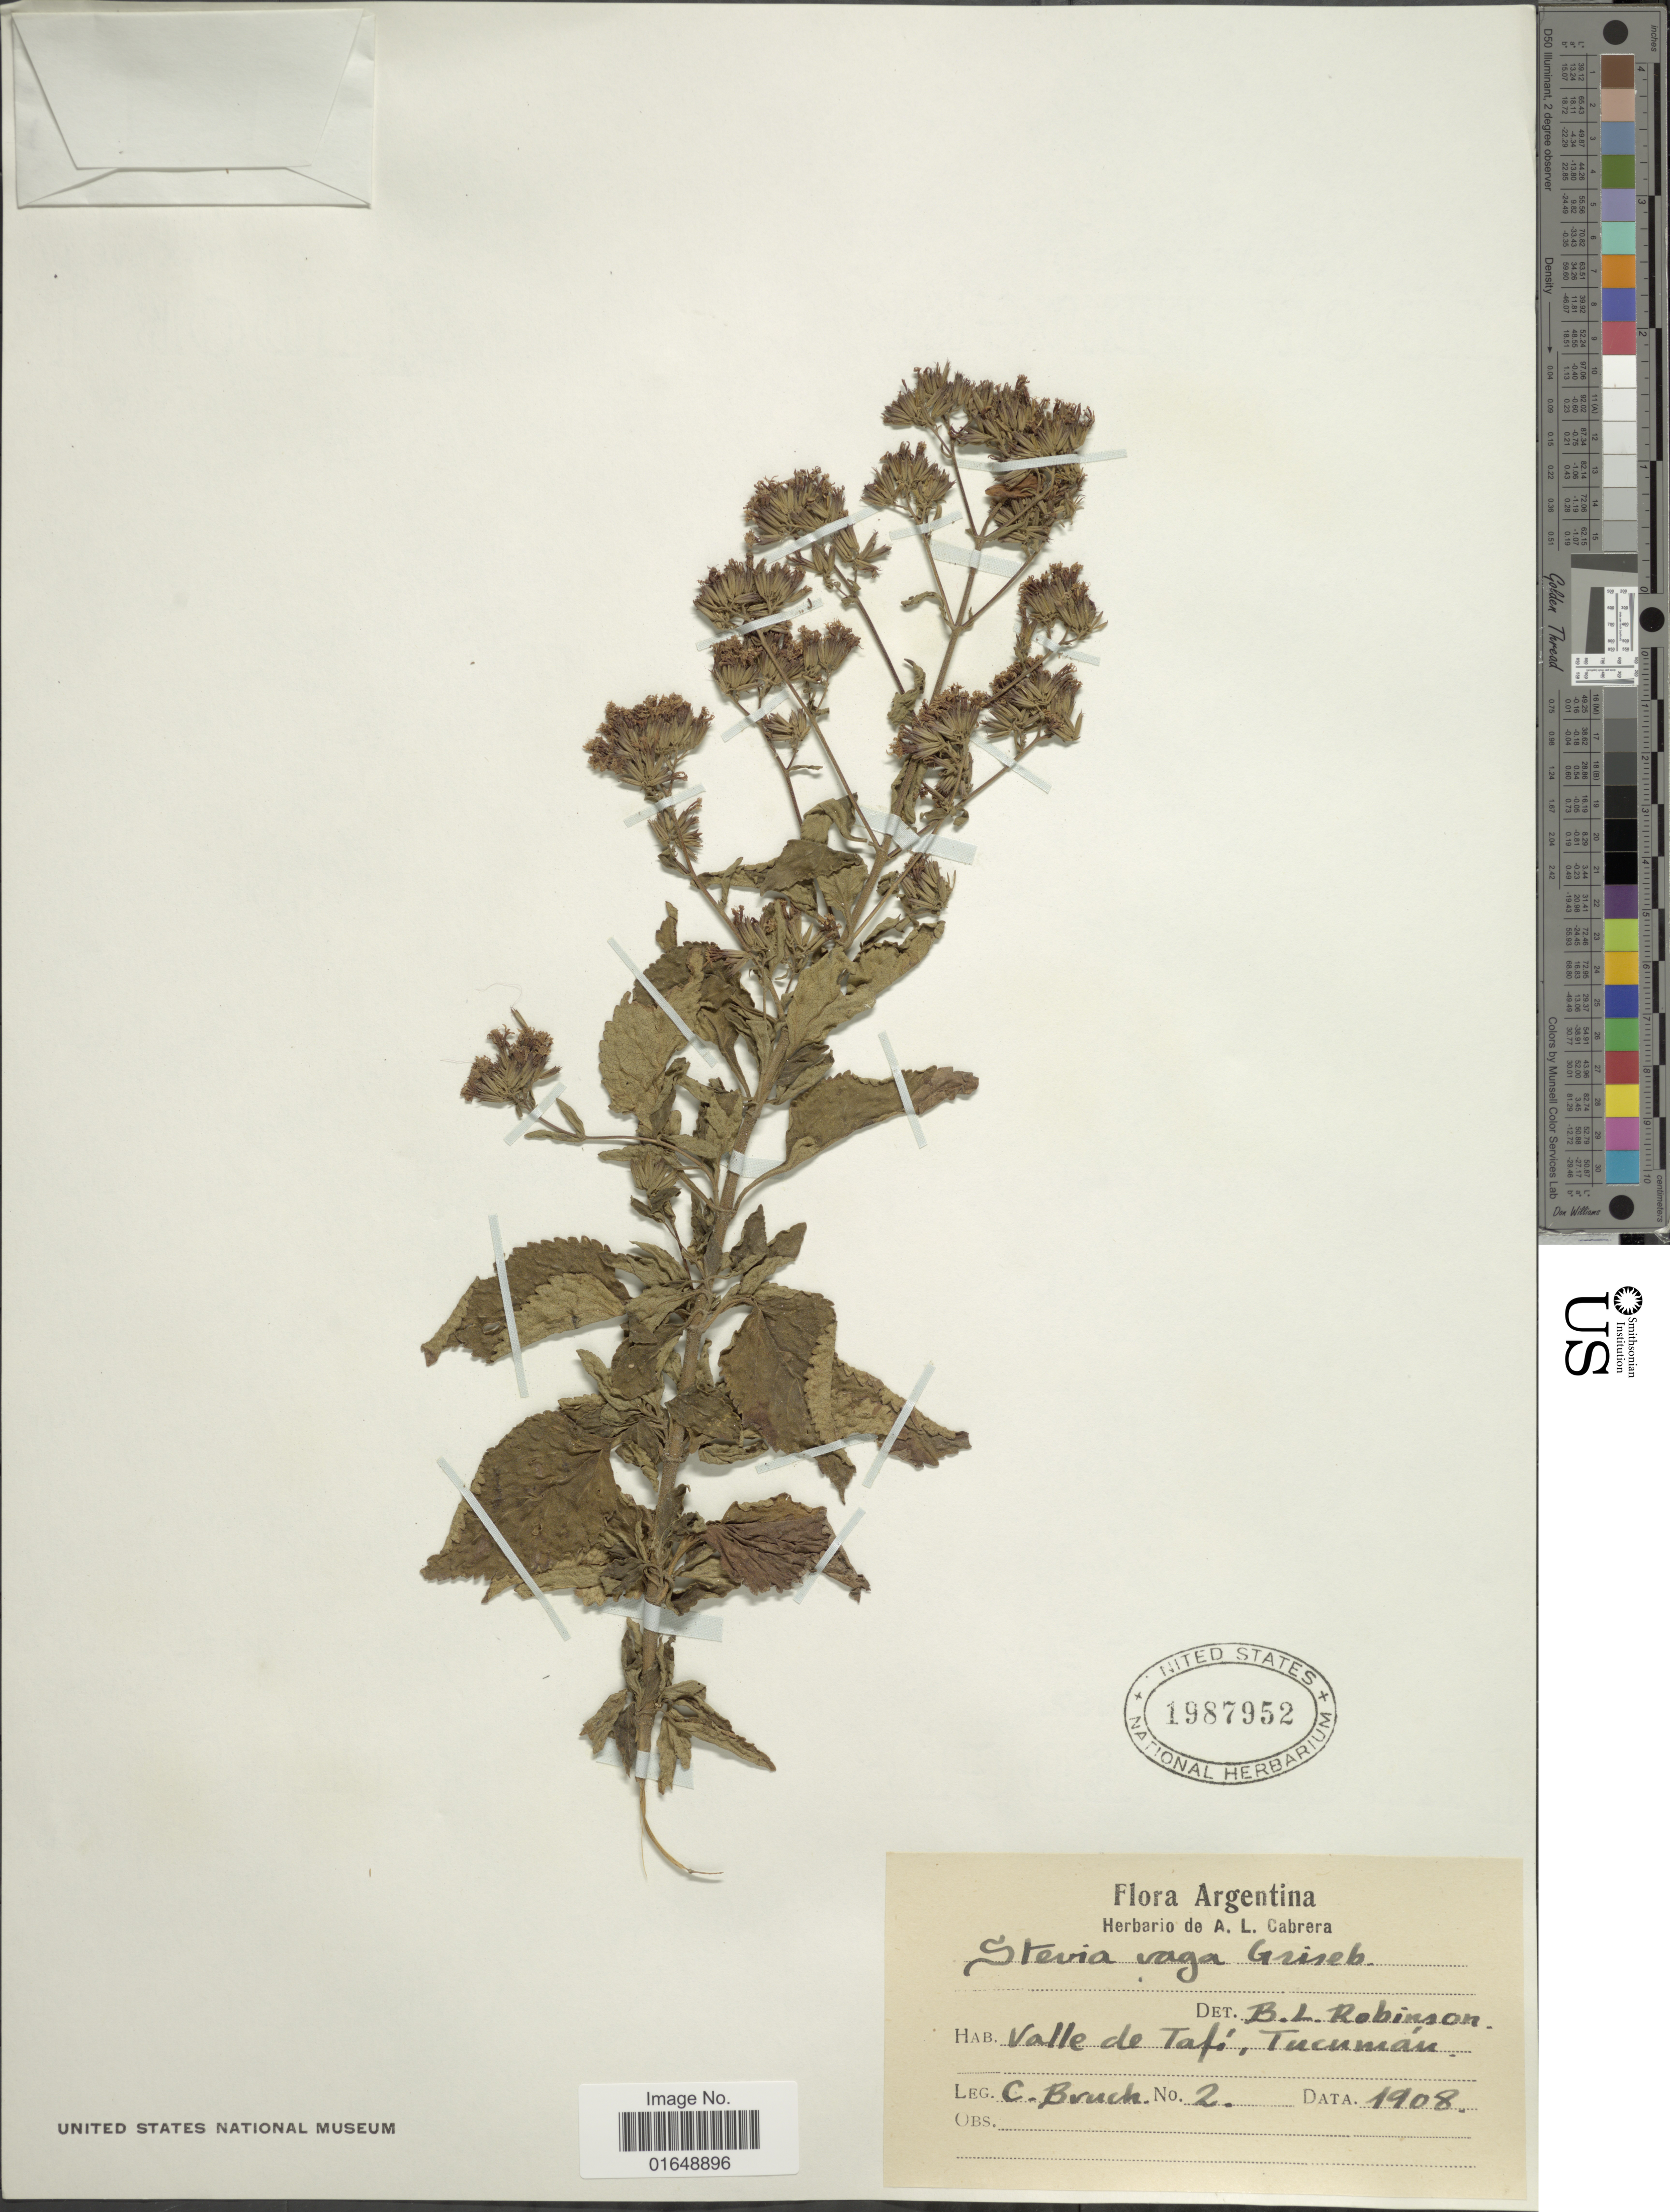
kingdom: Plantae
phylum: Tracheophyta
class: Magnoliopsida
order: Asterales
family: Asteraceae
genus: Stevia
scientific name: Stevia vaga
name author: Griseb.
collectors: C. Bruch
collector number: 2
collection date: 1908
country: Argentina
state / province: Tucuman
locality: Valle de tafi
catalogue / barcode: US 1987952